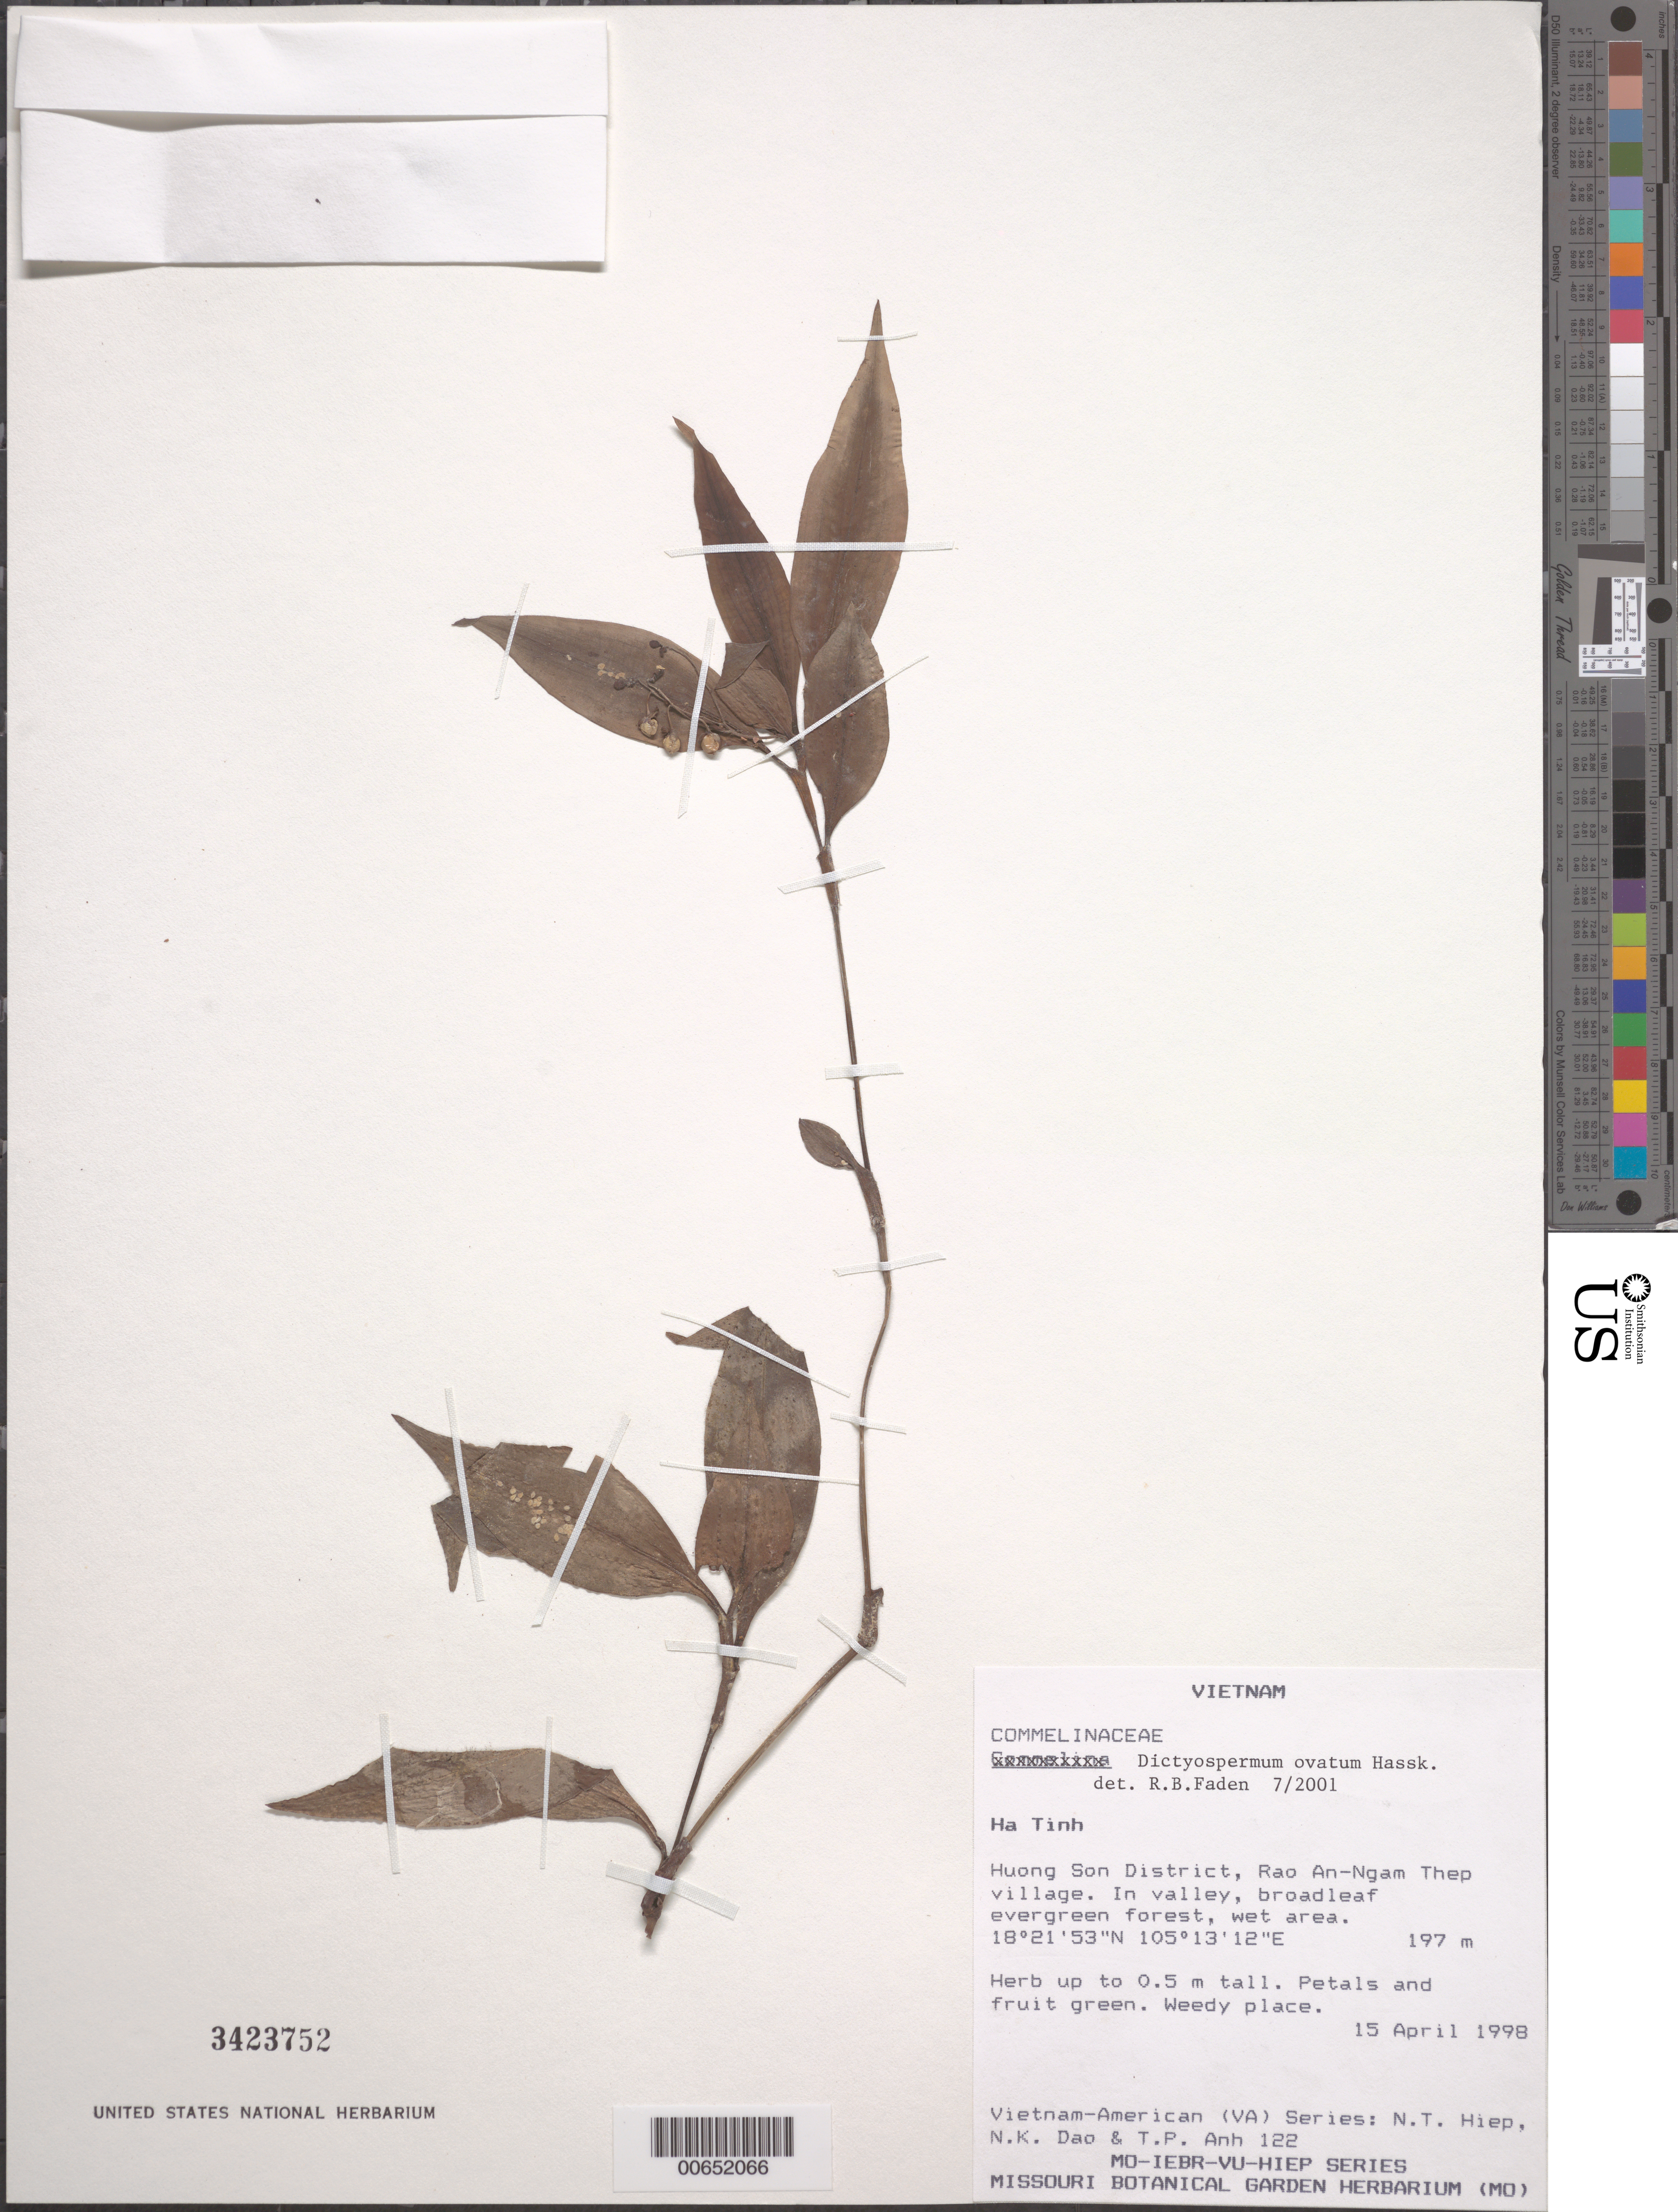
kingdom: Plantae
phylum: Tracheophyta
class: Liliopsida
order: Commelinales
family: Commelinaceae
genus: Dictyospermum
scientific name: Dictyospermum ovatum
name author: Hassk.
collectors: N. T. Hiep, N. Dao & T. Anh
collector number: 122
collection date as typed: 15 Apr 1998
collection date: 1998-04-15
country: Vietnam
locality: Ha tinh, huong son dist., rao an-ngam thep village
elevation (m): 197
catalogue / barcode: US 3423752